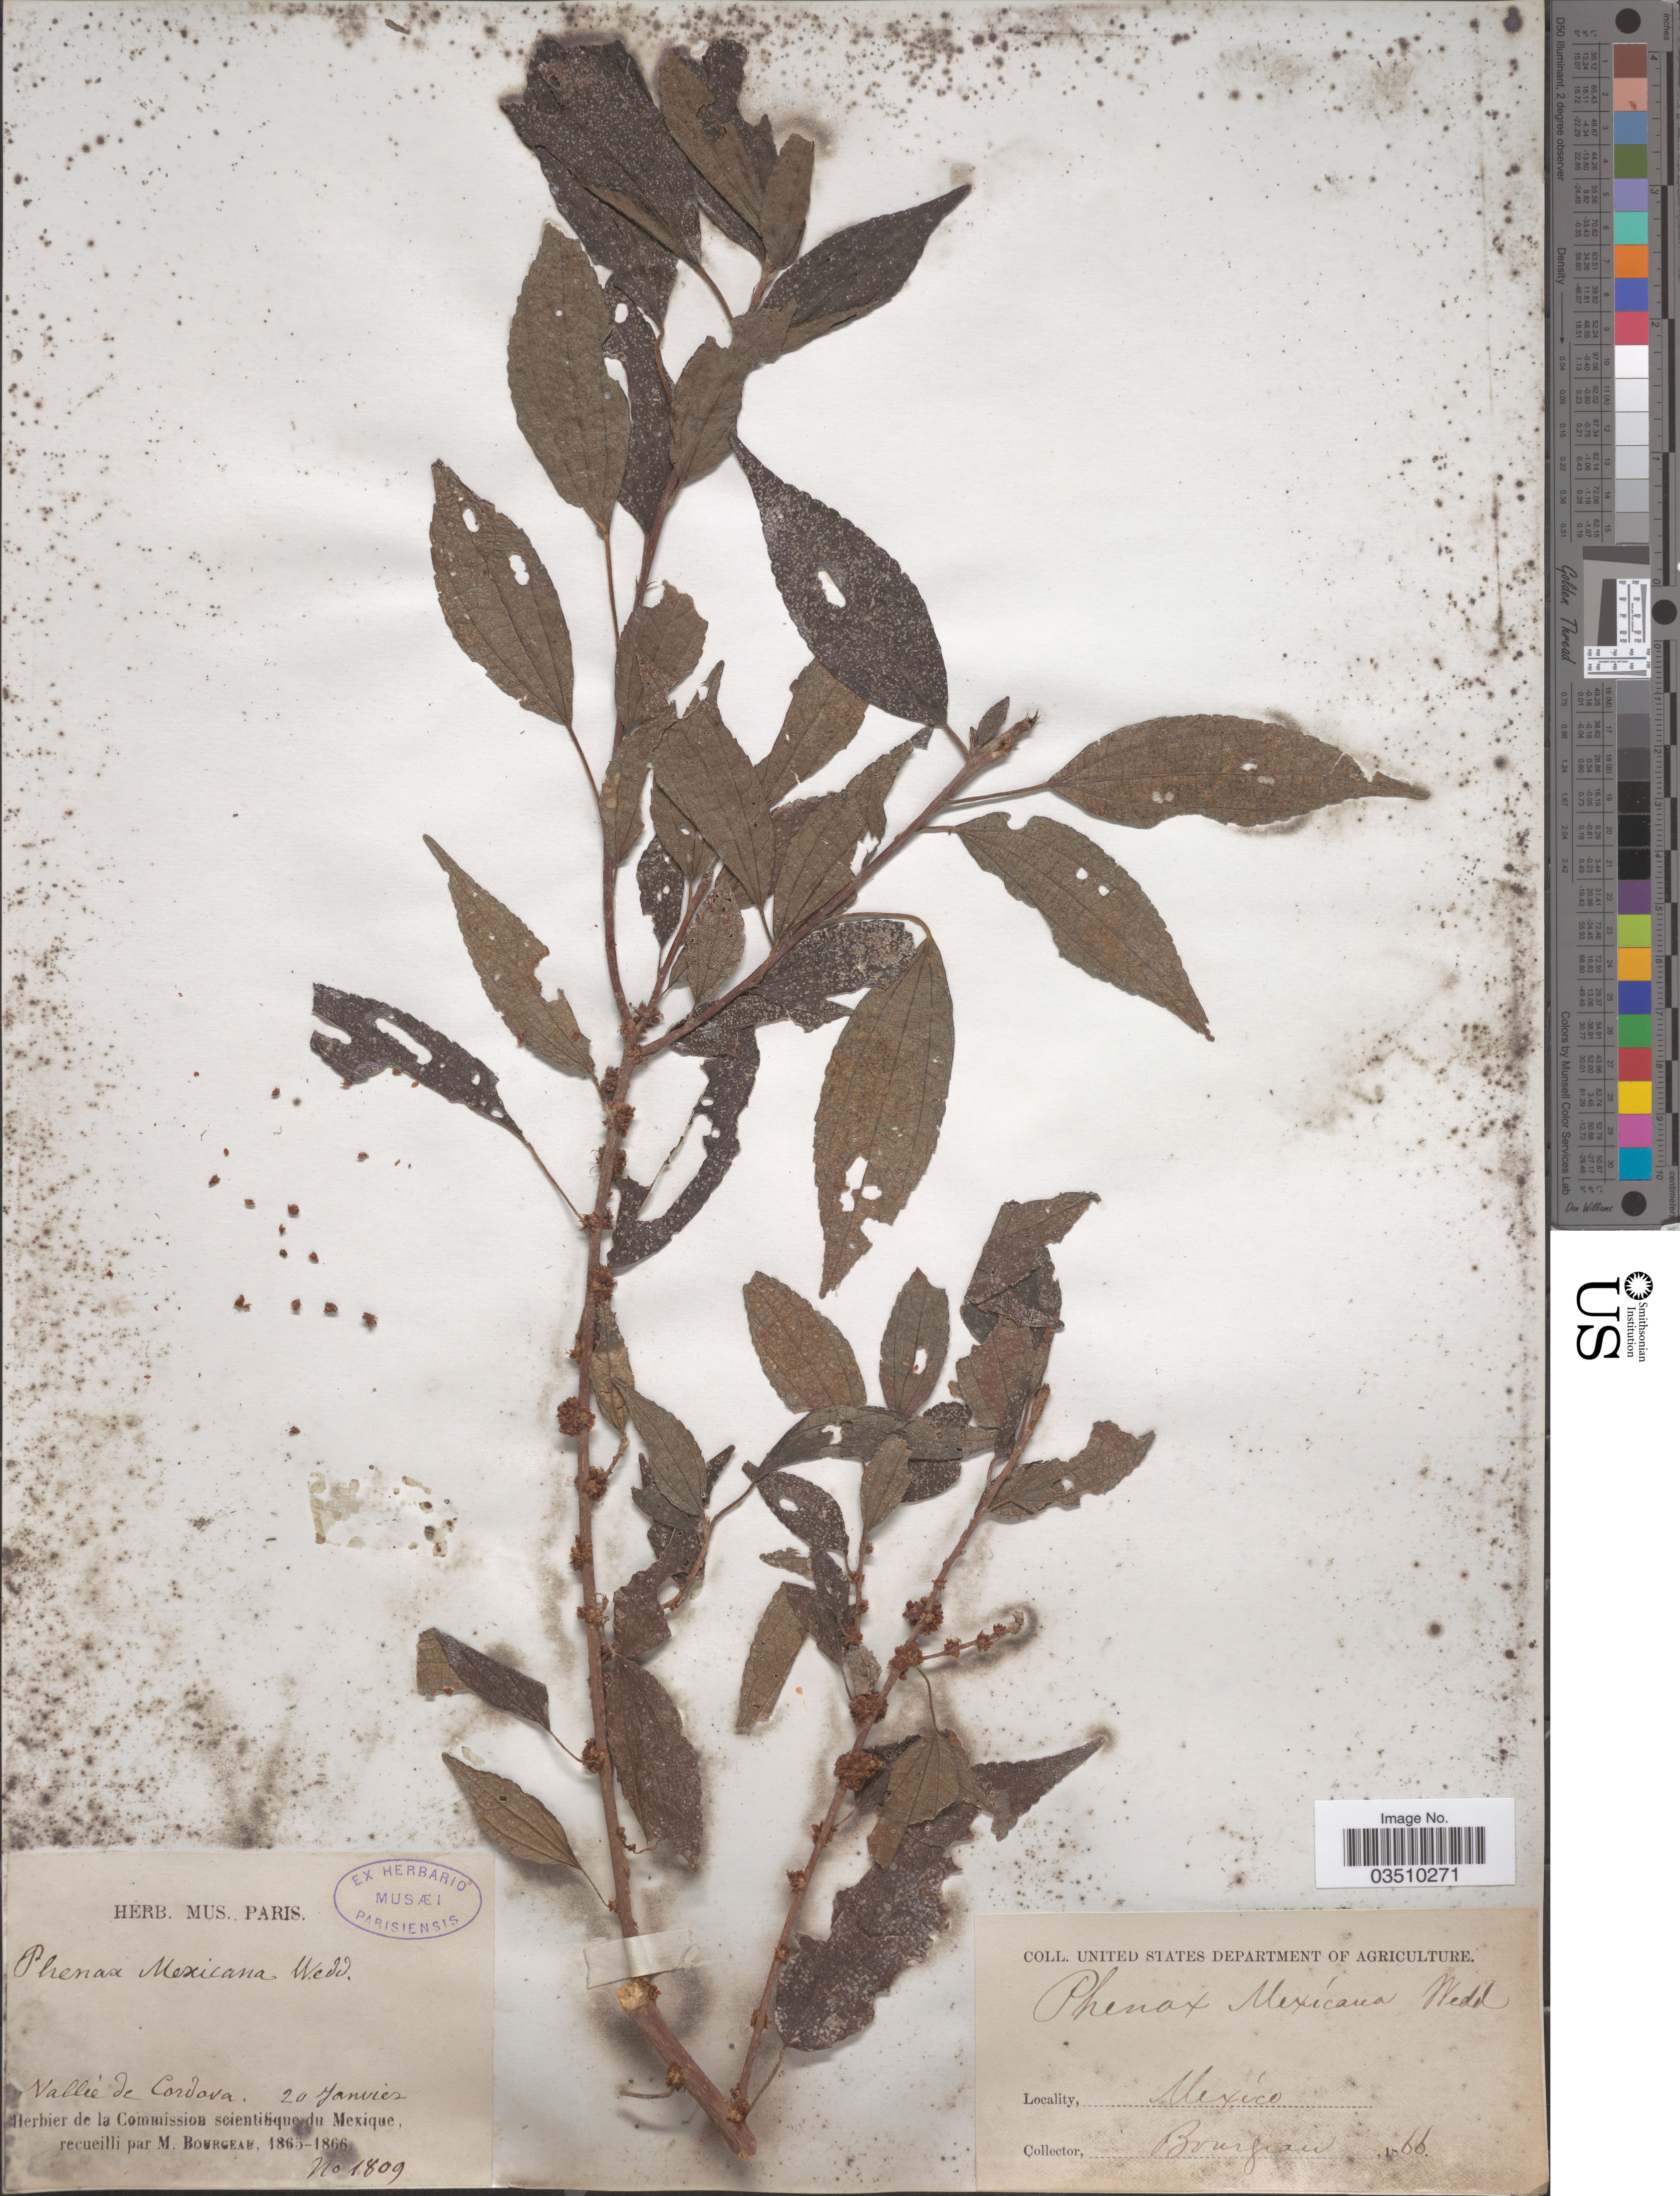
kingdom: Plantae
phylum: Tracheophyta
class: Magnoliopsida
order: Rosales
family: Urticaceae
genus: Phenax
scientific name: Phenax mexicanus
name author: Wedd.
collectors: M. Bourgeau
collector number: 1809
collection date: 1866-01-20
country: Mexico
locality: Valleè de Cordova.